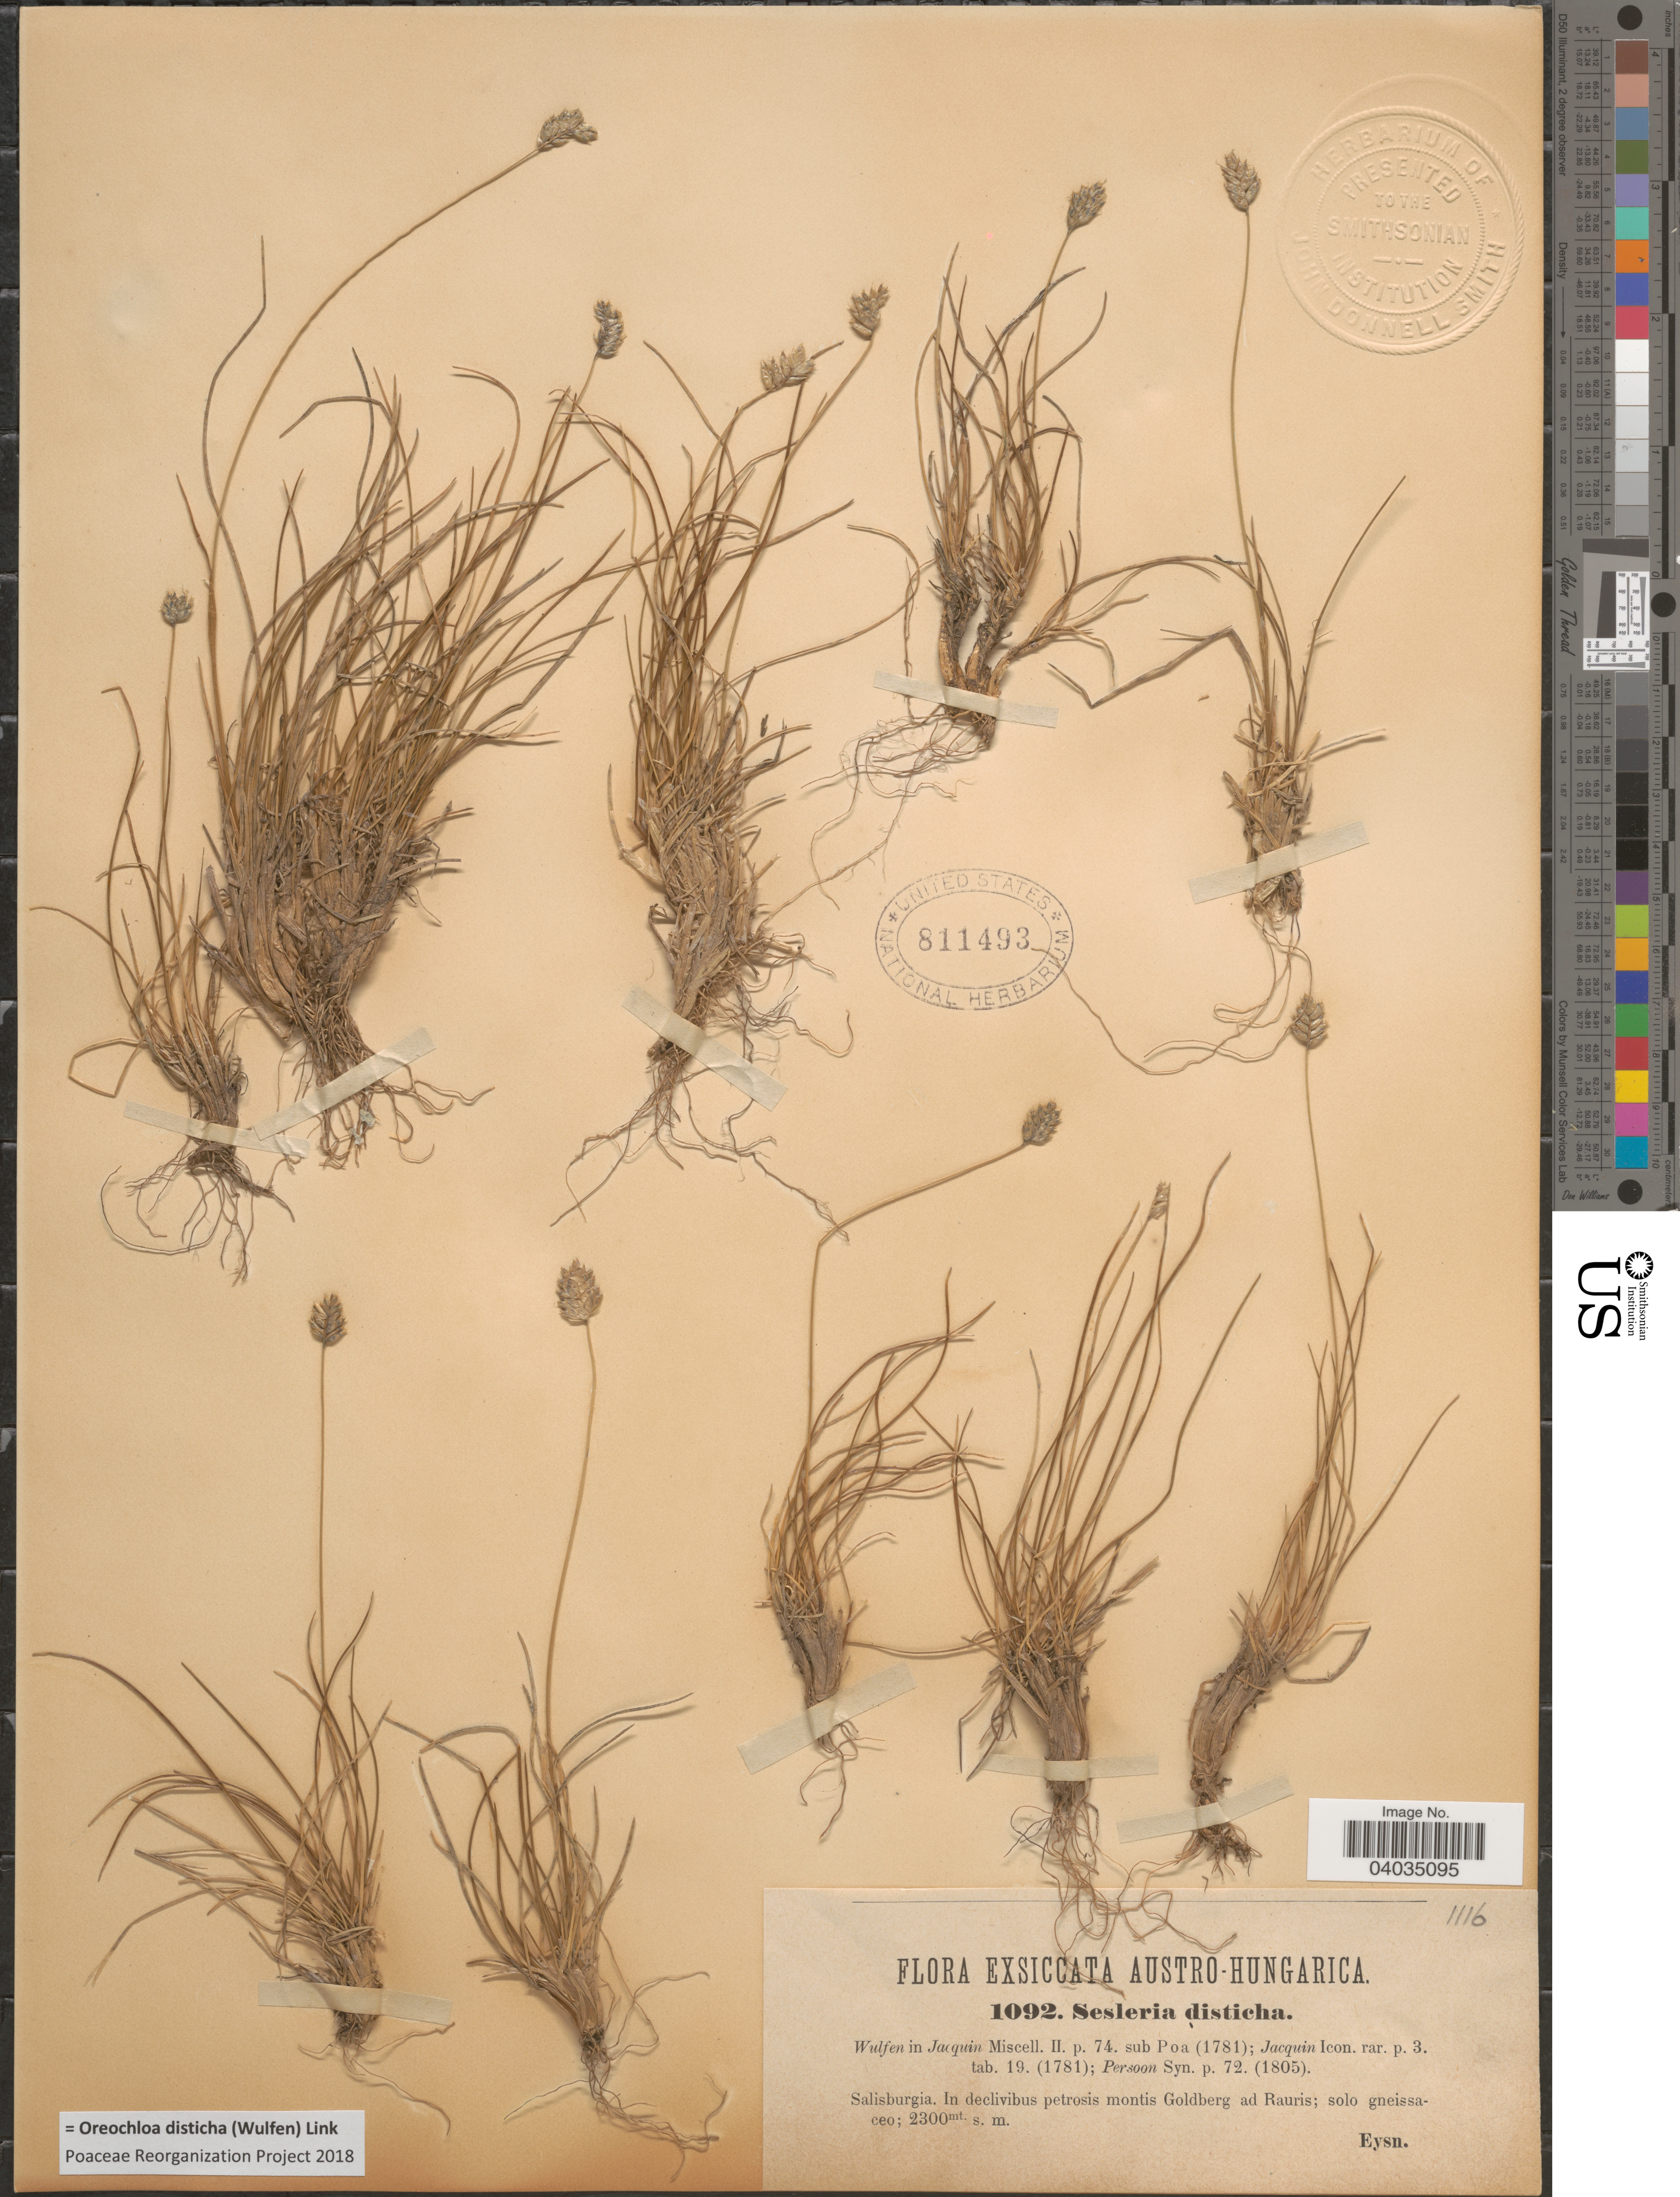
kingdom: Plantae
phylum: Tracheophyta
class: Liliopsida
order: Poales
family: Poaceae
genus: Oreochloa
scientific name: Oreochloa disticha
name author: (Wulfen) Link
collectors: -. Eysn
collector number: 1092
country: Austria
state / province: Salzburg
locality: Austro-Hungarica. Salisburgia. In declivibus petrosis montis Goldberg ad Rauris; solo gneissaceo.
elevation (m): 2300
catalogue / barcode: US 811493